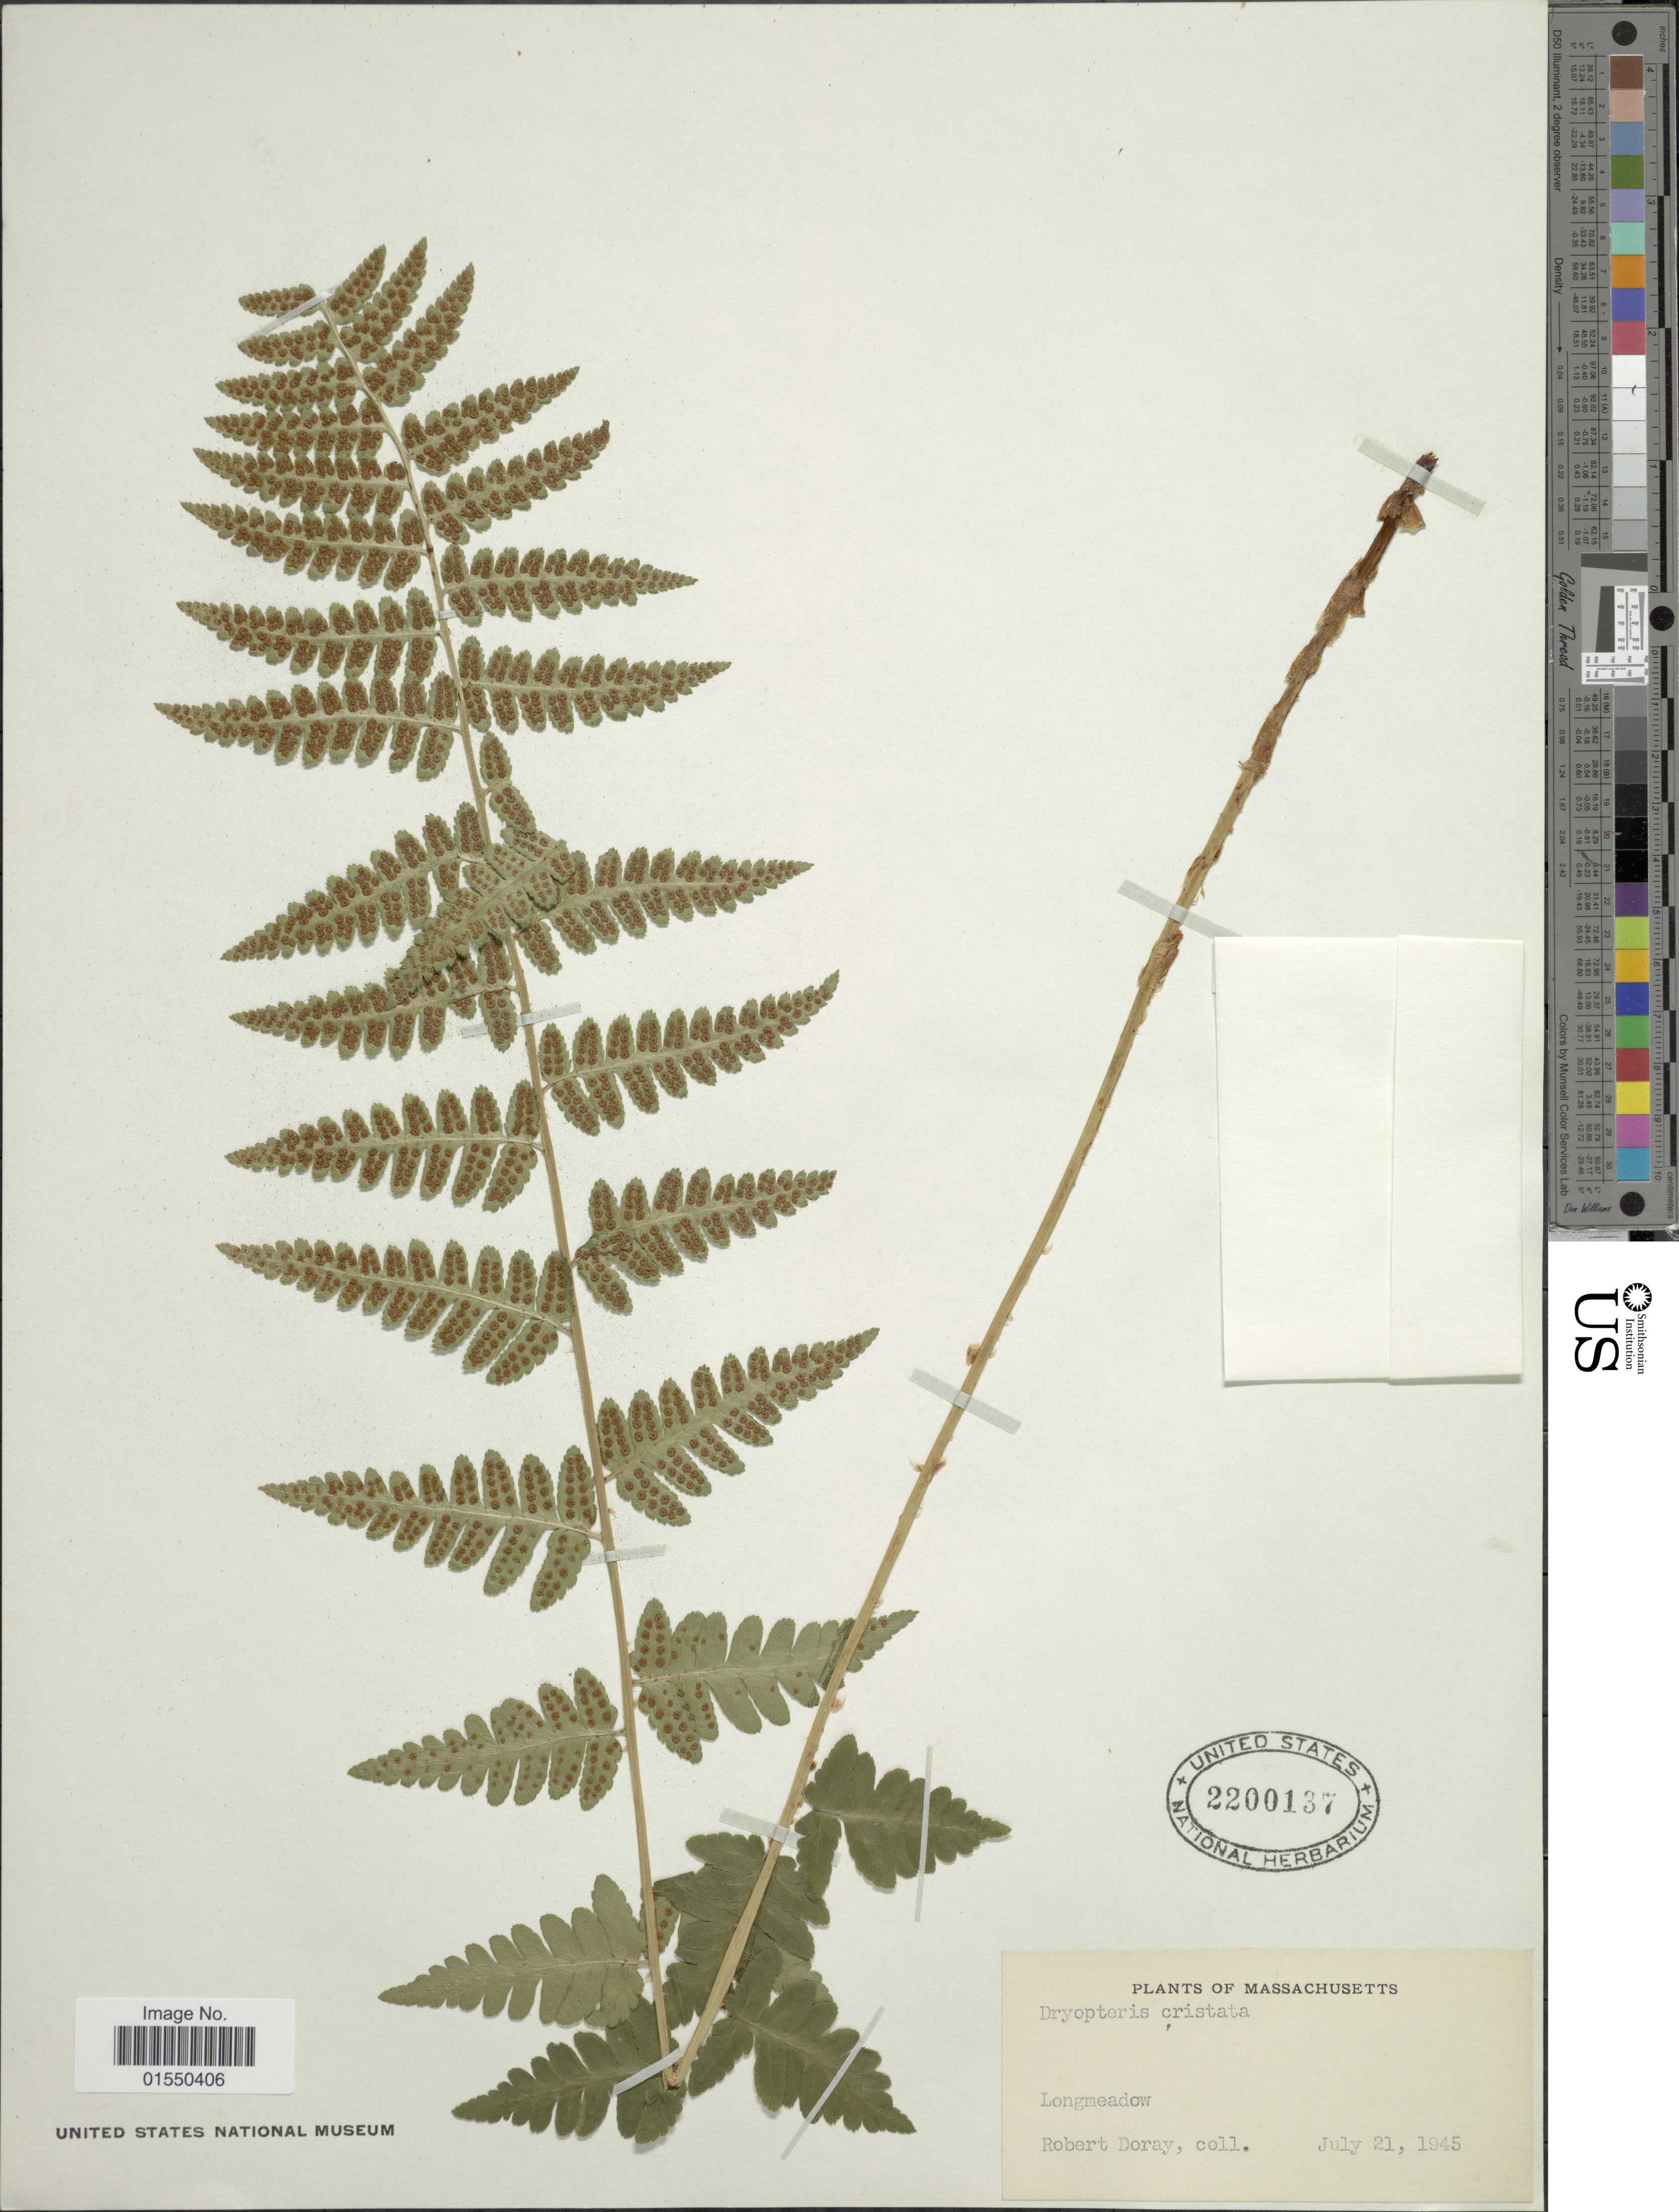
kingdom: Plantae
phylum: Tracheophyta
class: Polypodiopsida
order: Polypodiales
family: Dryopteridaceae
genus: Dryopteris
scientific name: Dryopteris cristata var. spinulosa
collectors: R. Doray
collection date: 1945-07-21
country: United States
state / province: Massachusetts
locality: Longmeadow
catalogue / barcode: US 2200137